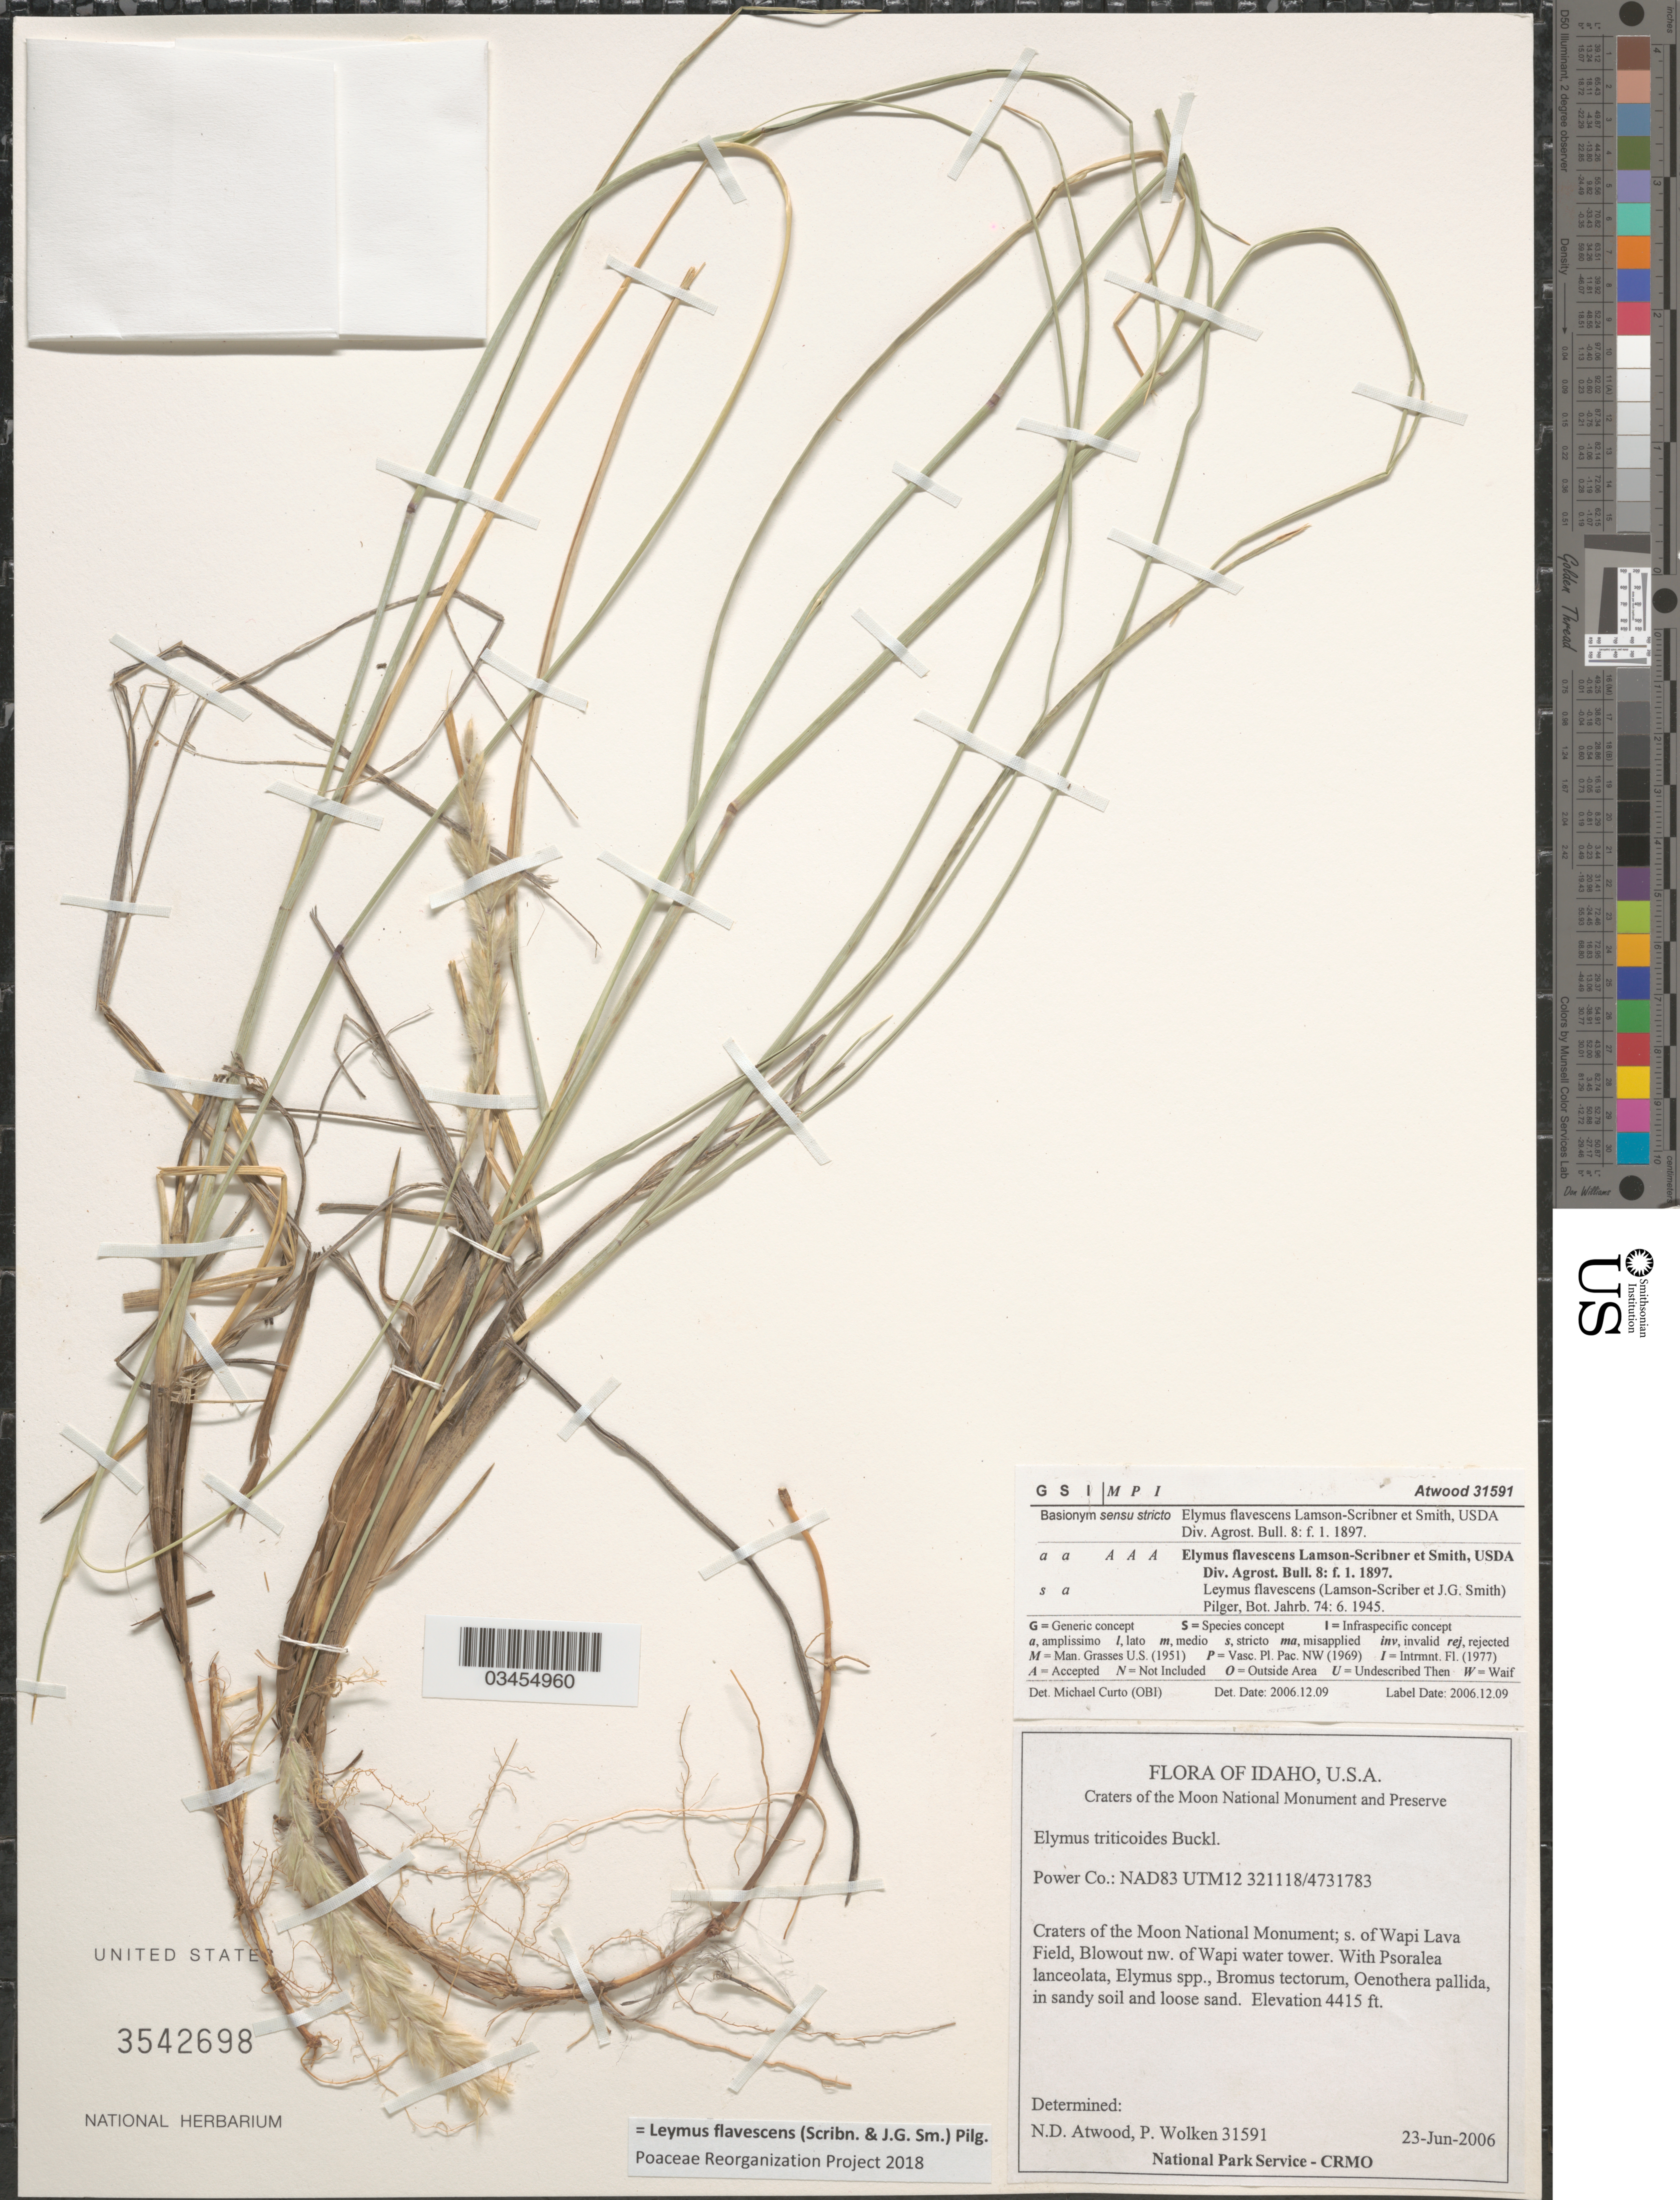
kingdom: Plantae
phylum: Tracheophyta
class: Liliopsida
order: Poales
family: Poaceae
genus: Leymus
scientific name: Leymus flavescens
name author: (Scribn. & J.G. Sm.) Pilg.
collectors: N. Atwood & P. Wolken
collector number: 31591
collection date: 2006-06-23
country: United States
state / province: Idaho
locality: Craters of the Moon National Monument and Preserve. Power Co.: NAD83 UTM12 321118/4731783. Craters of the Moon National Monument; s. of Wapi Lava Field, Blowout nw. of Wapi water tower.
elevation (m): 1346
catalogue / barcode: US 3542698